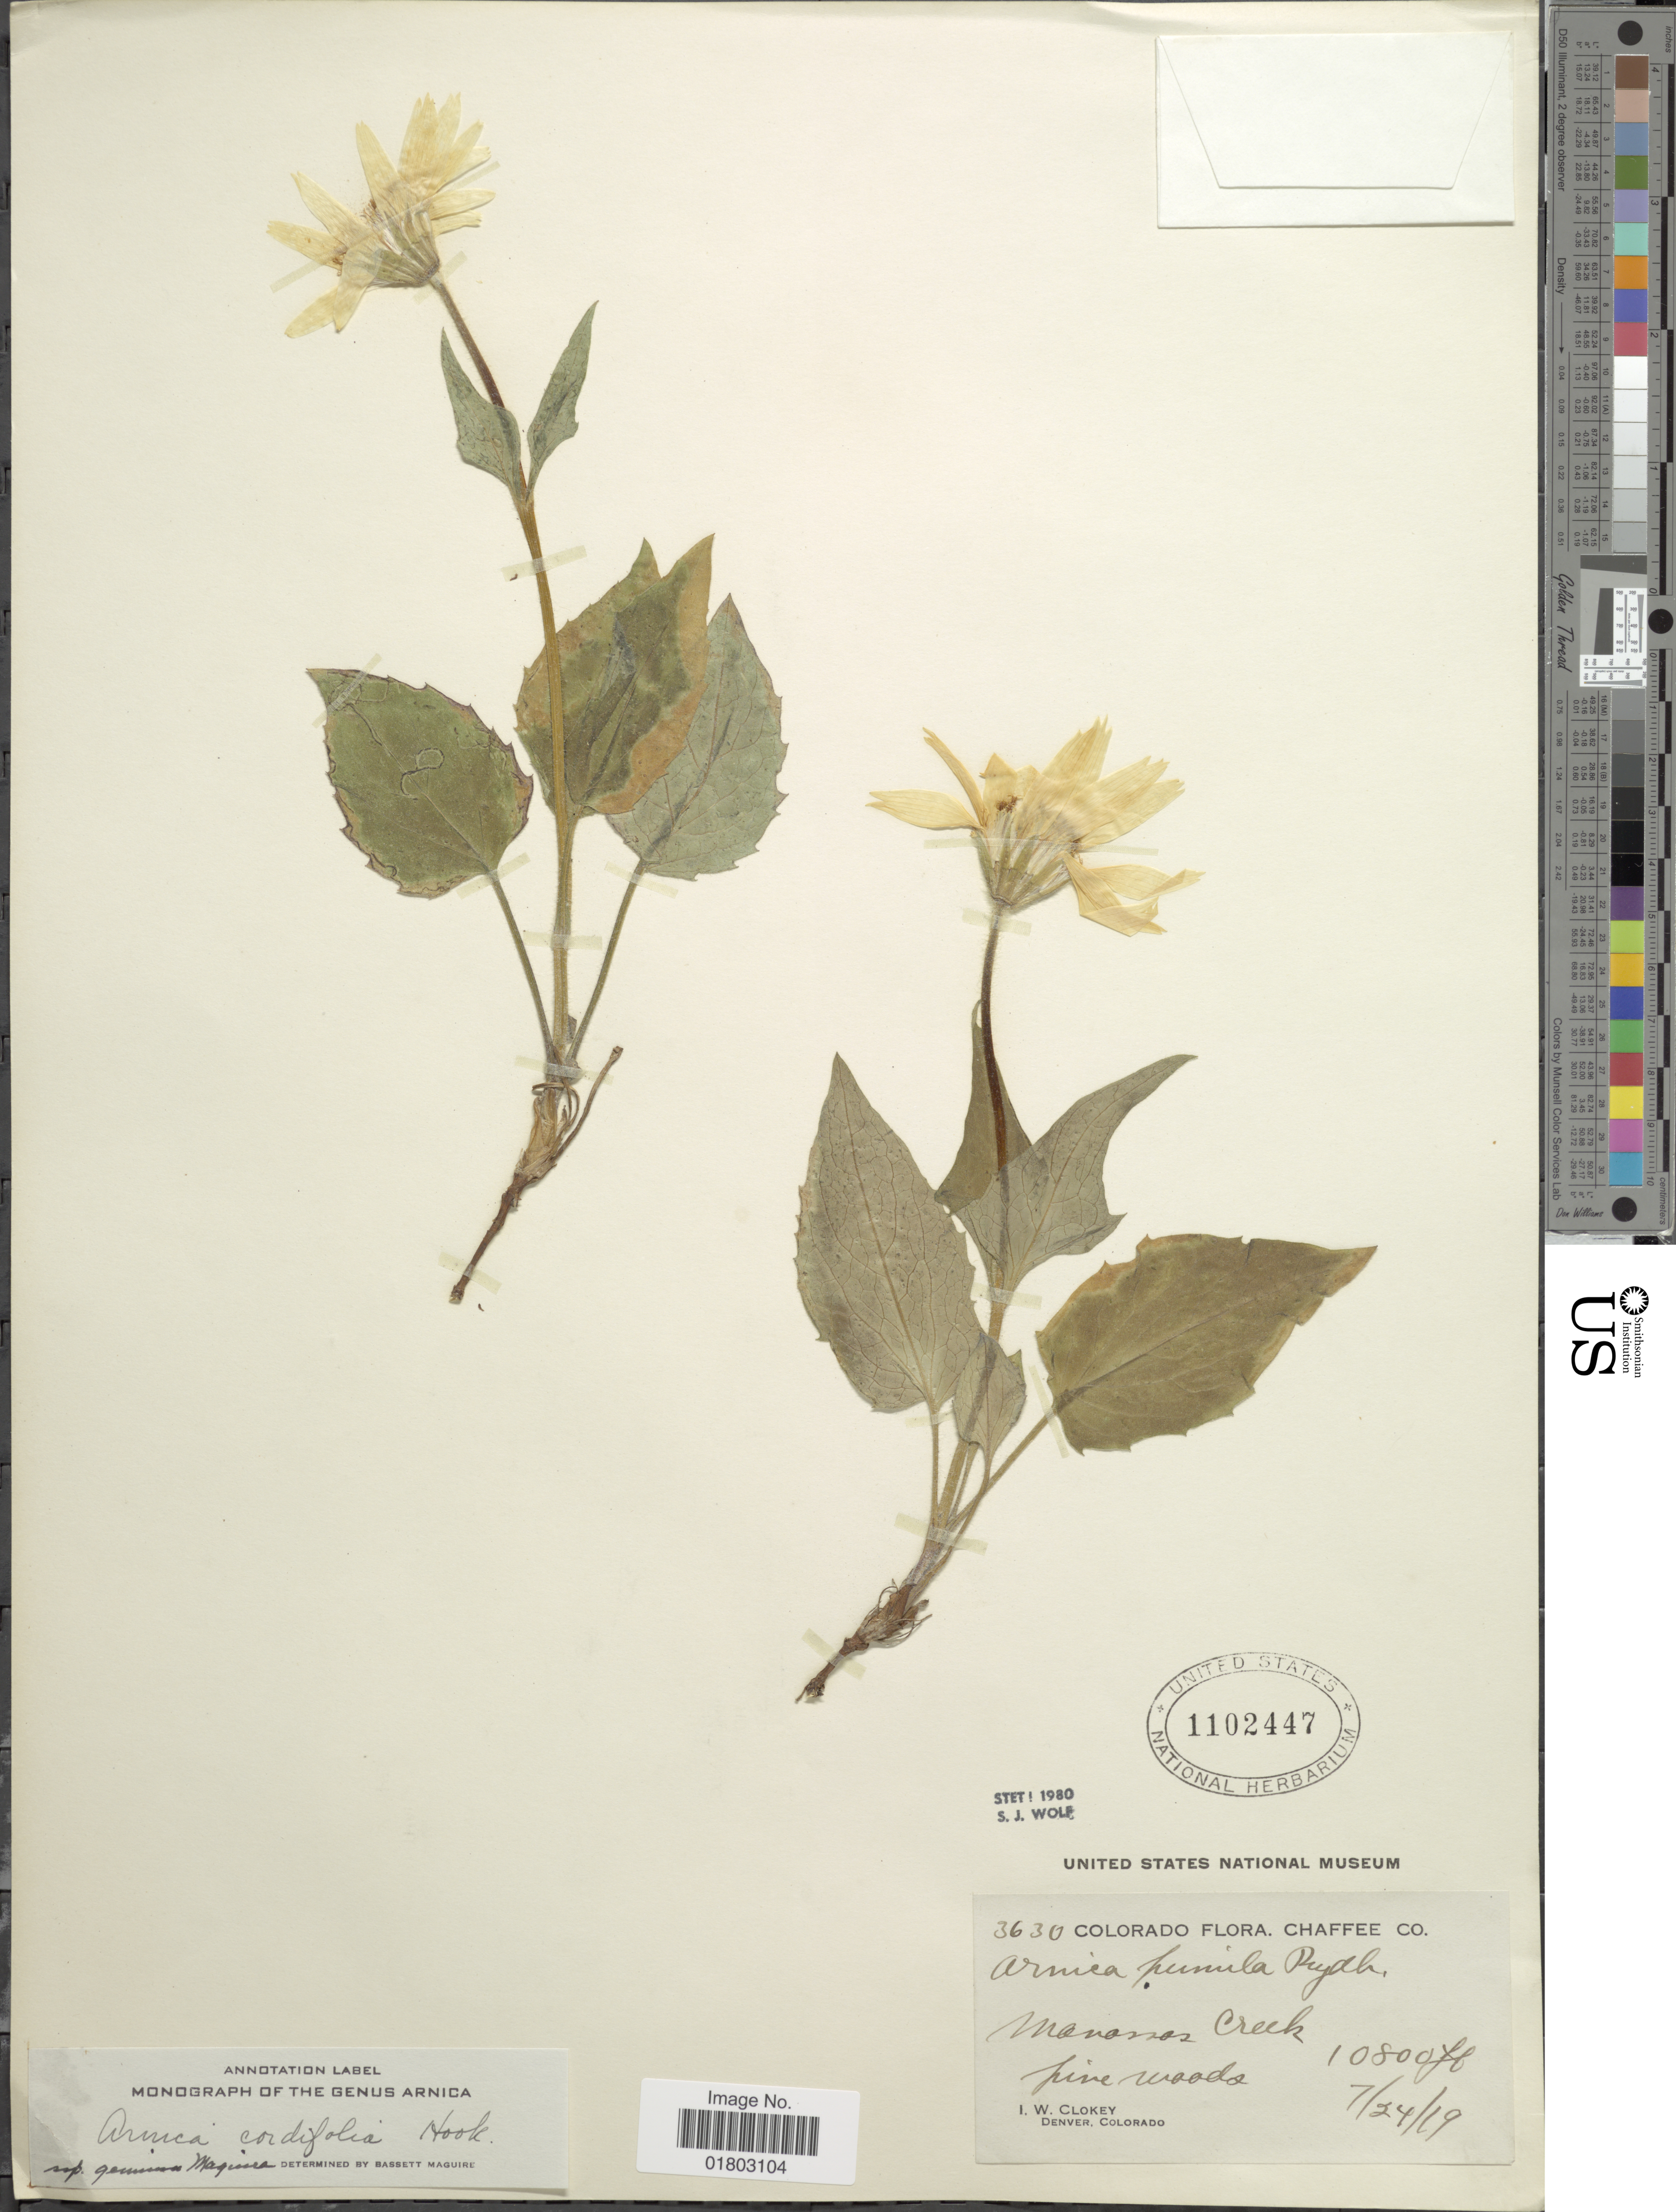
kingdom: Plantae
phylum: Tracheophyta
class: Magnoliopsida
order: Asterales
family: Asteraceae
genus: Arnica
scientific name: Arnica cordifolia subsp. genuina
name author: Maguire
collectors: I. W. Clokey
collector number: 3630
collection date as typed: Transcribed d/m/y: 24/7/19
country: United States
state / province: Colorado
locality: Chaffe Co, Manassas Creek, pine woods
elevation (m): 3292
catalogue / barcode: US 1102447